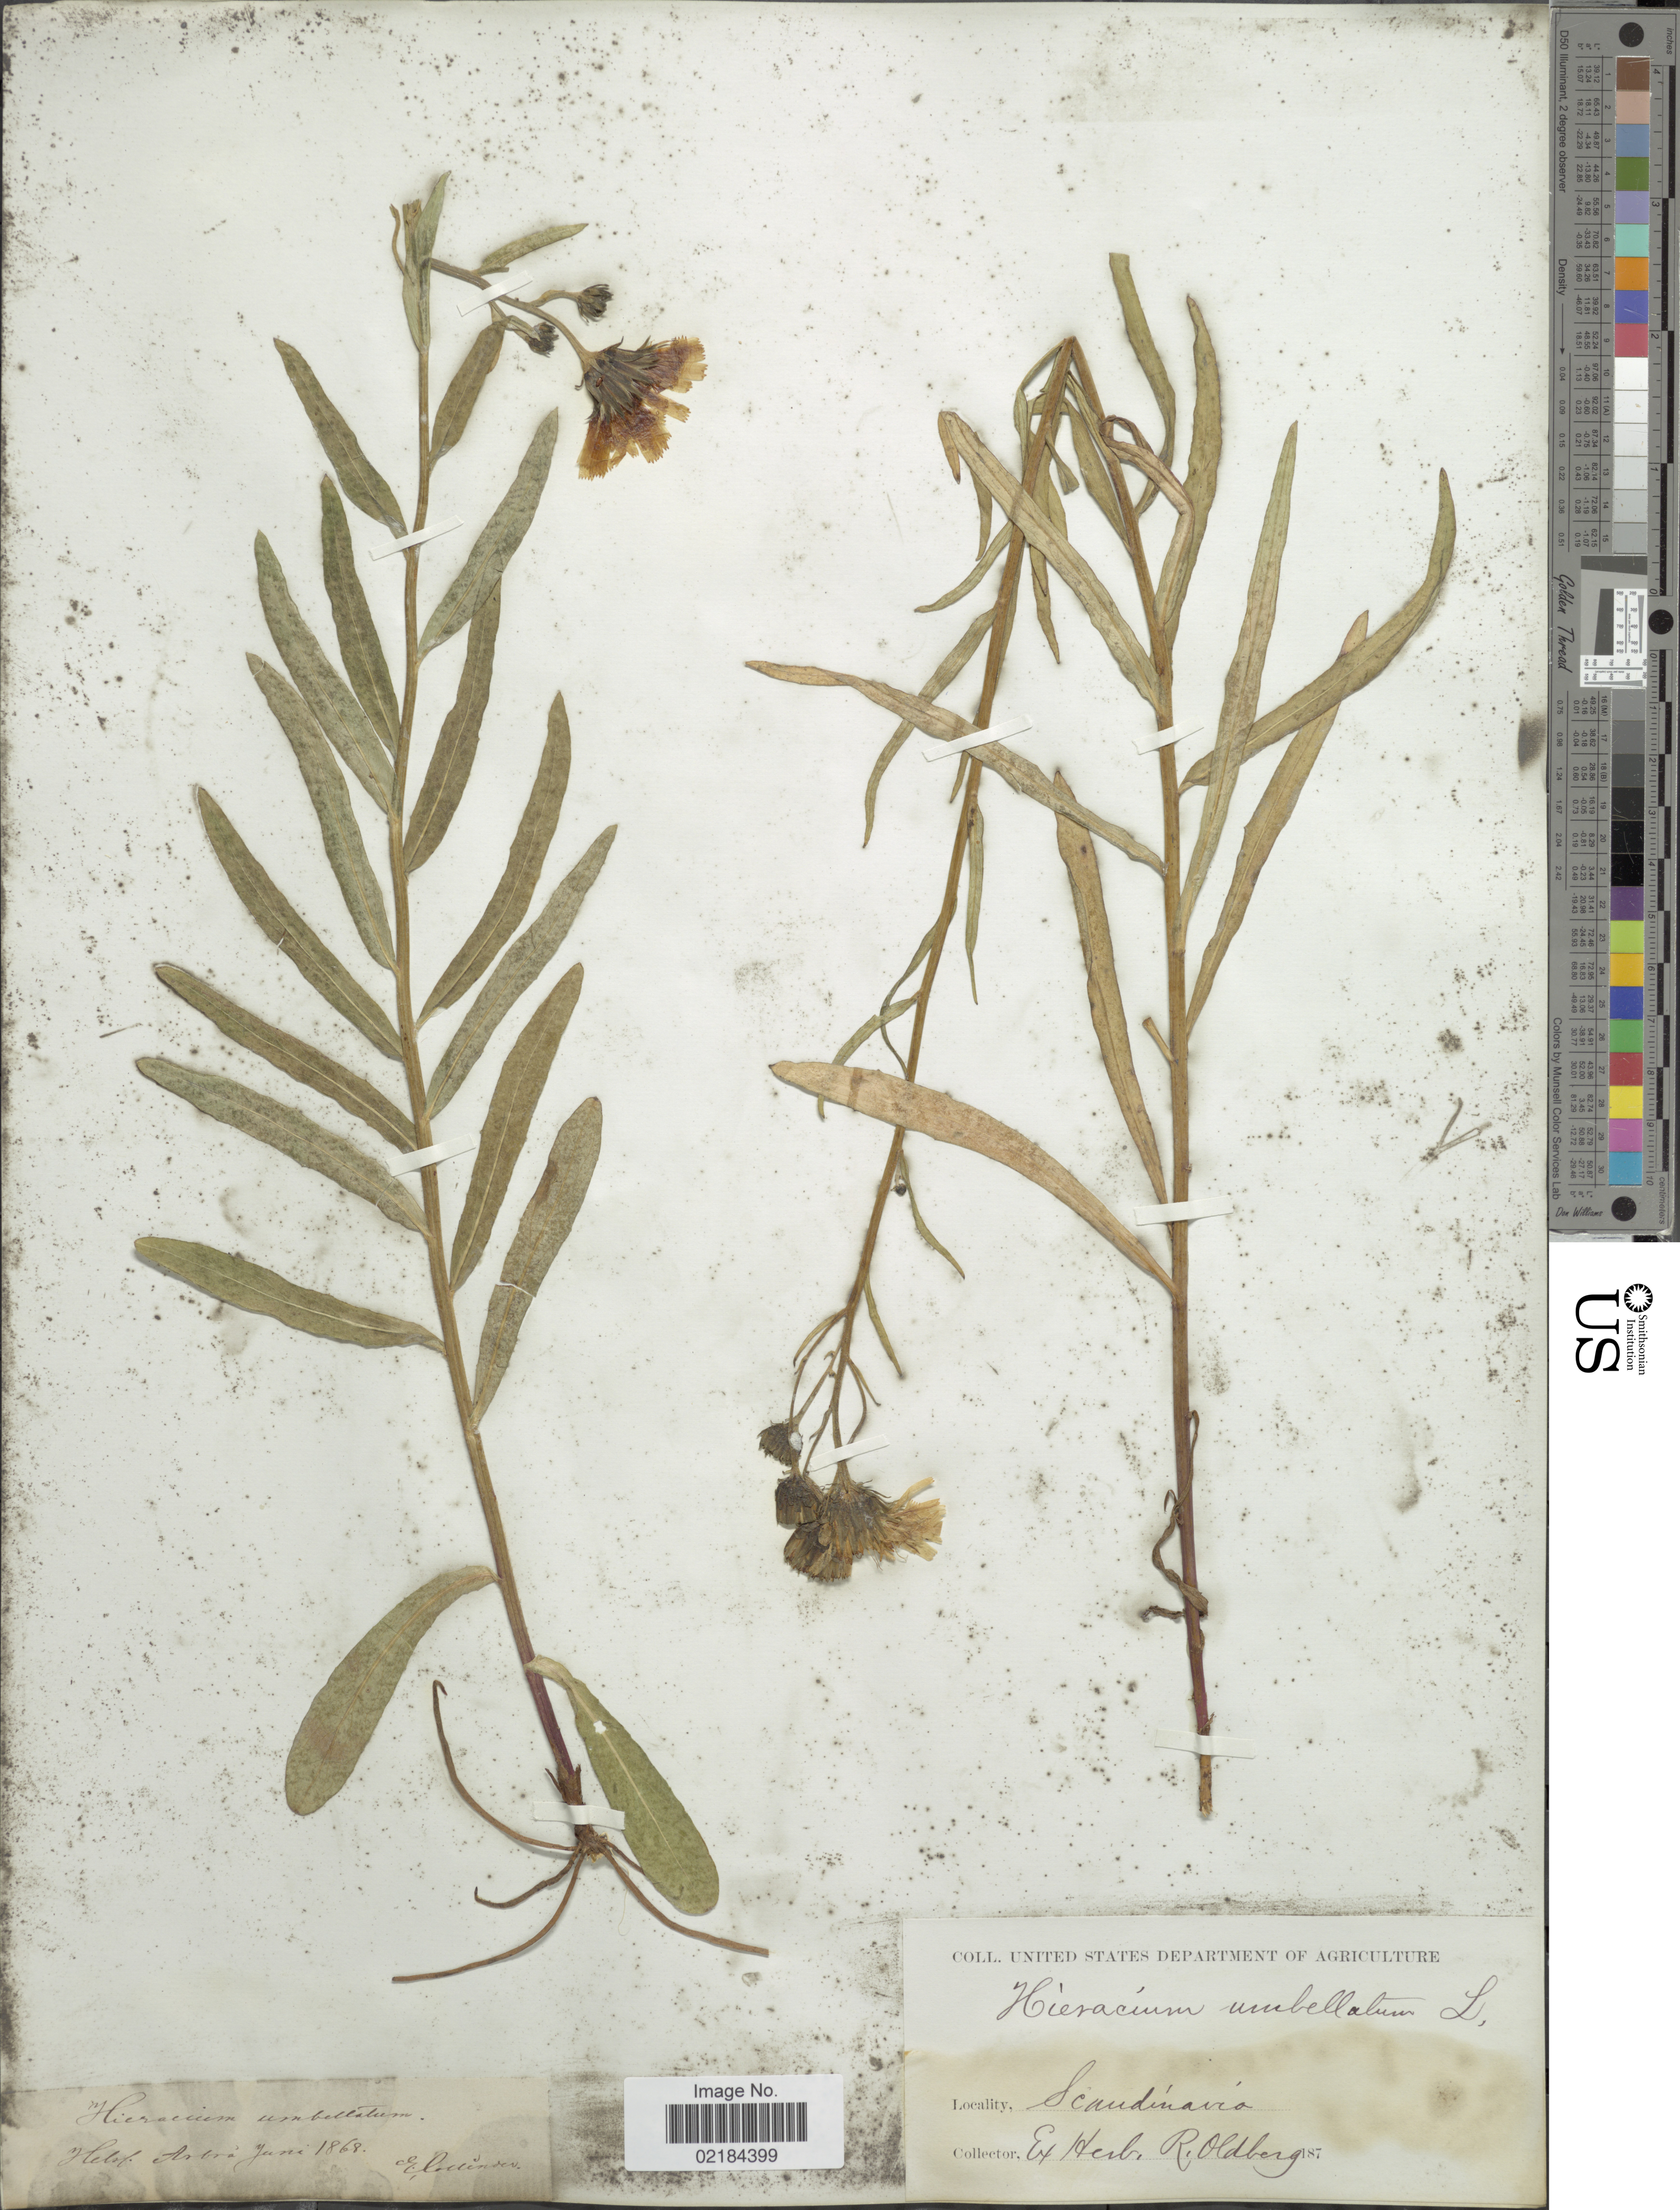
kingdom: Plantae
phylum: Tracheophyta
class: Magnoliopsida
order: Asterales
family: Asteraceae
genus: Hieracium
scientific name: Hieracium umbellatum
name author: L.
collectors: E. Collinder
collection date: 1867-06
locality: Scandinavia